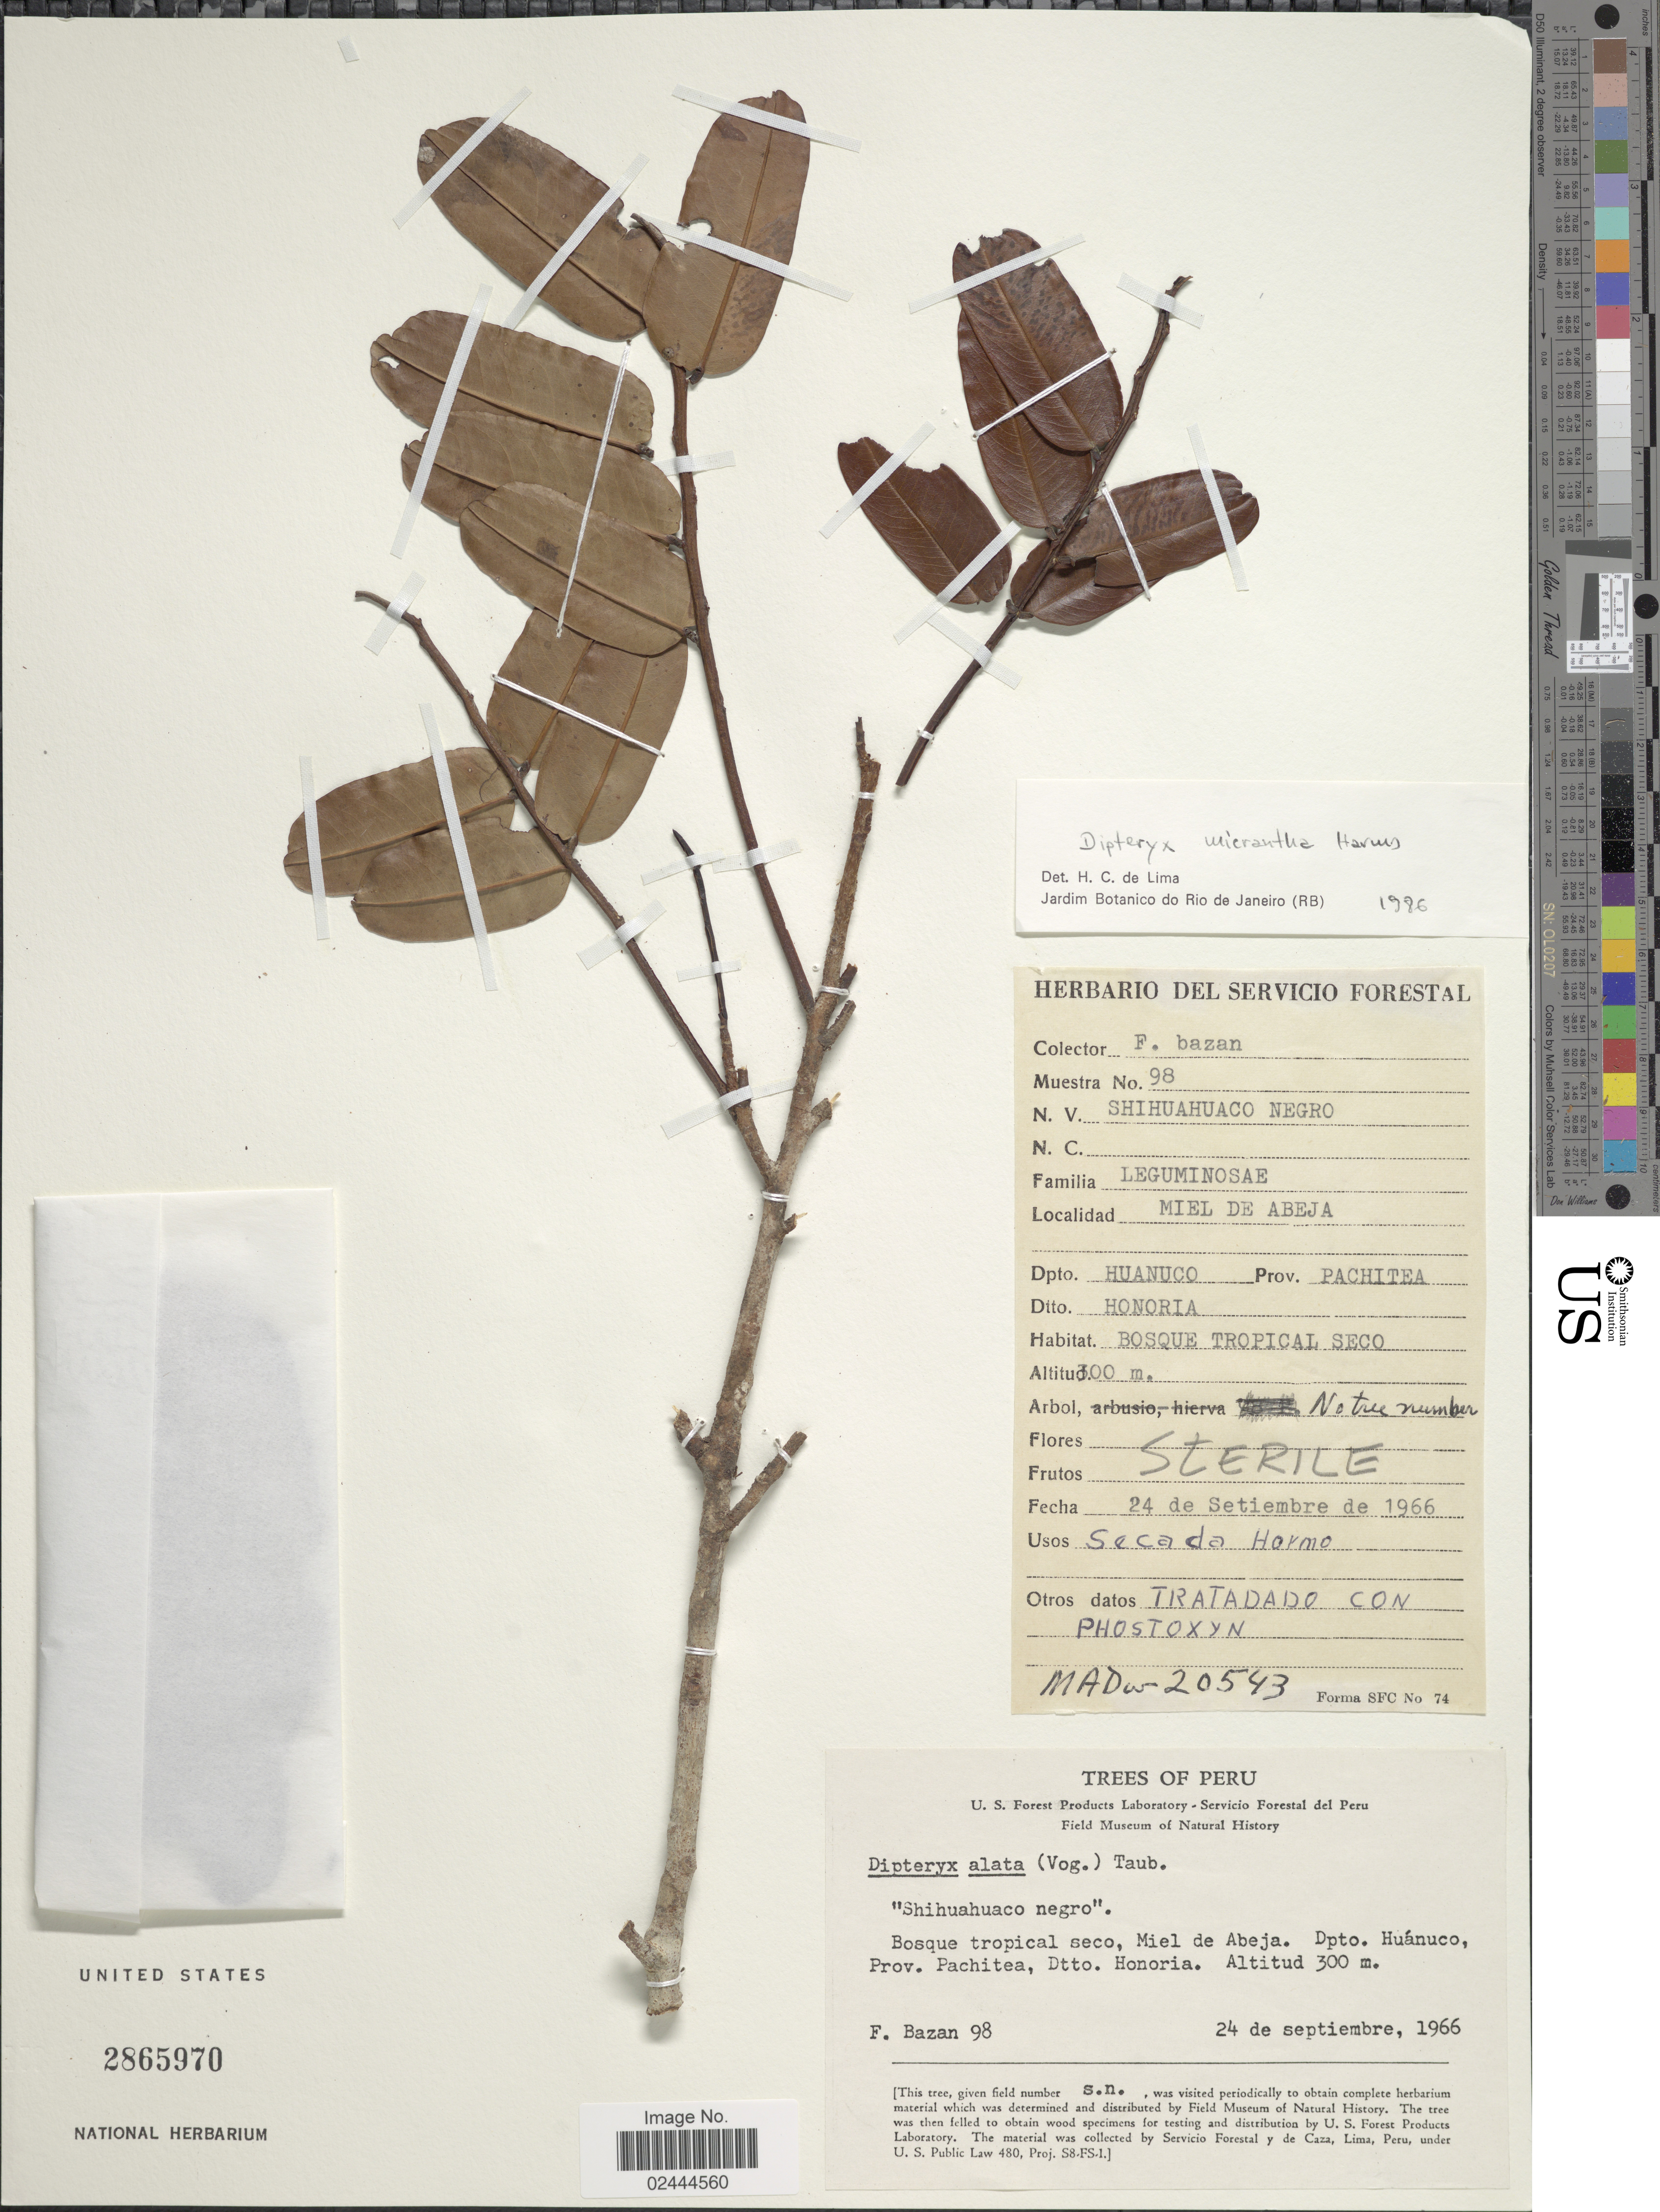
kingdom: Plantae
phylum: Tracheophyta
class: Magnoliopsida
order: Fabales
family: Fabaceae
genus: Dipteryx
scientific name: Dipteryx micrantha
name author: Harms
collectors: F. Bazan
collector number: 98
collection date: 1966-09-24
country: Peru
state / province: Huánuco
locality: Miel de Abeja. Prov. Pachitea. Dtto. Honoria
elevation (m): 300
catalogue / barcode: US 2865970